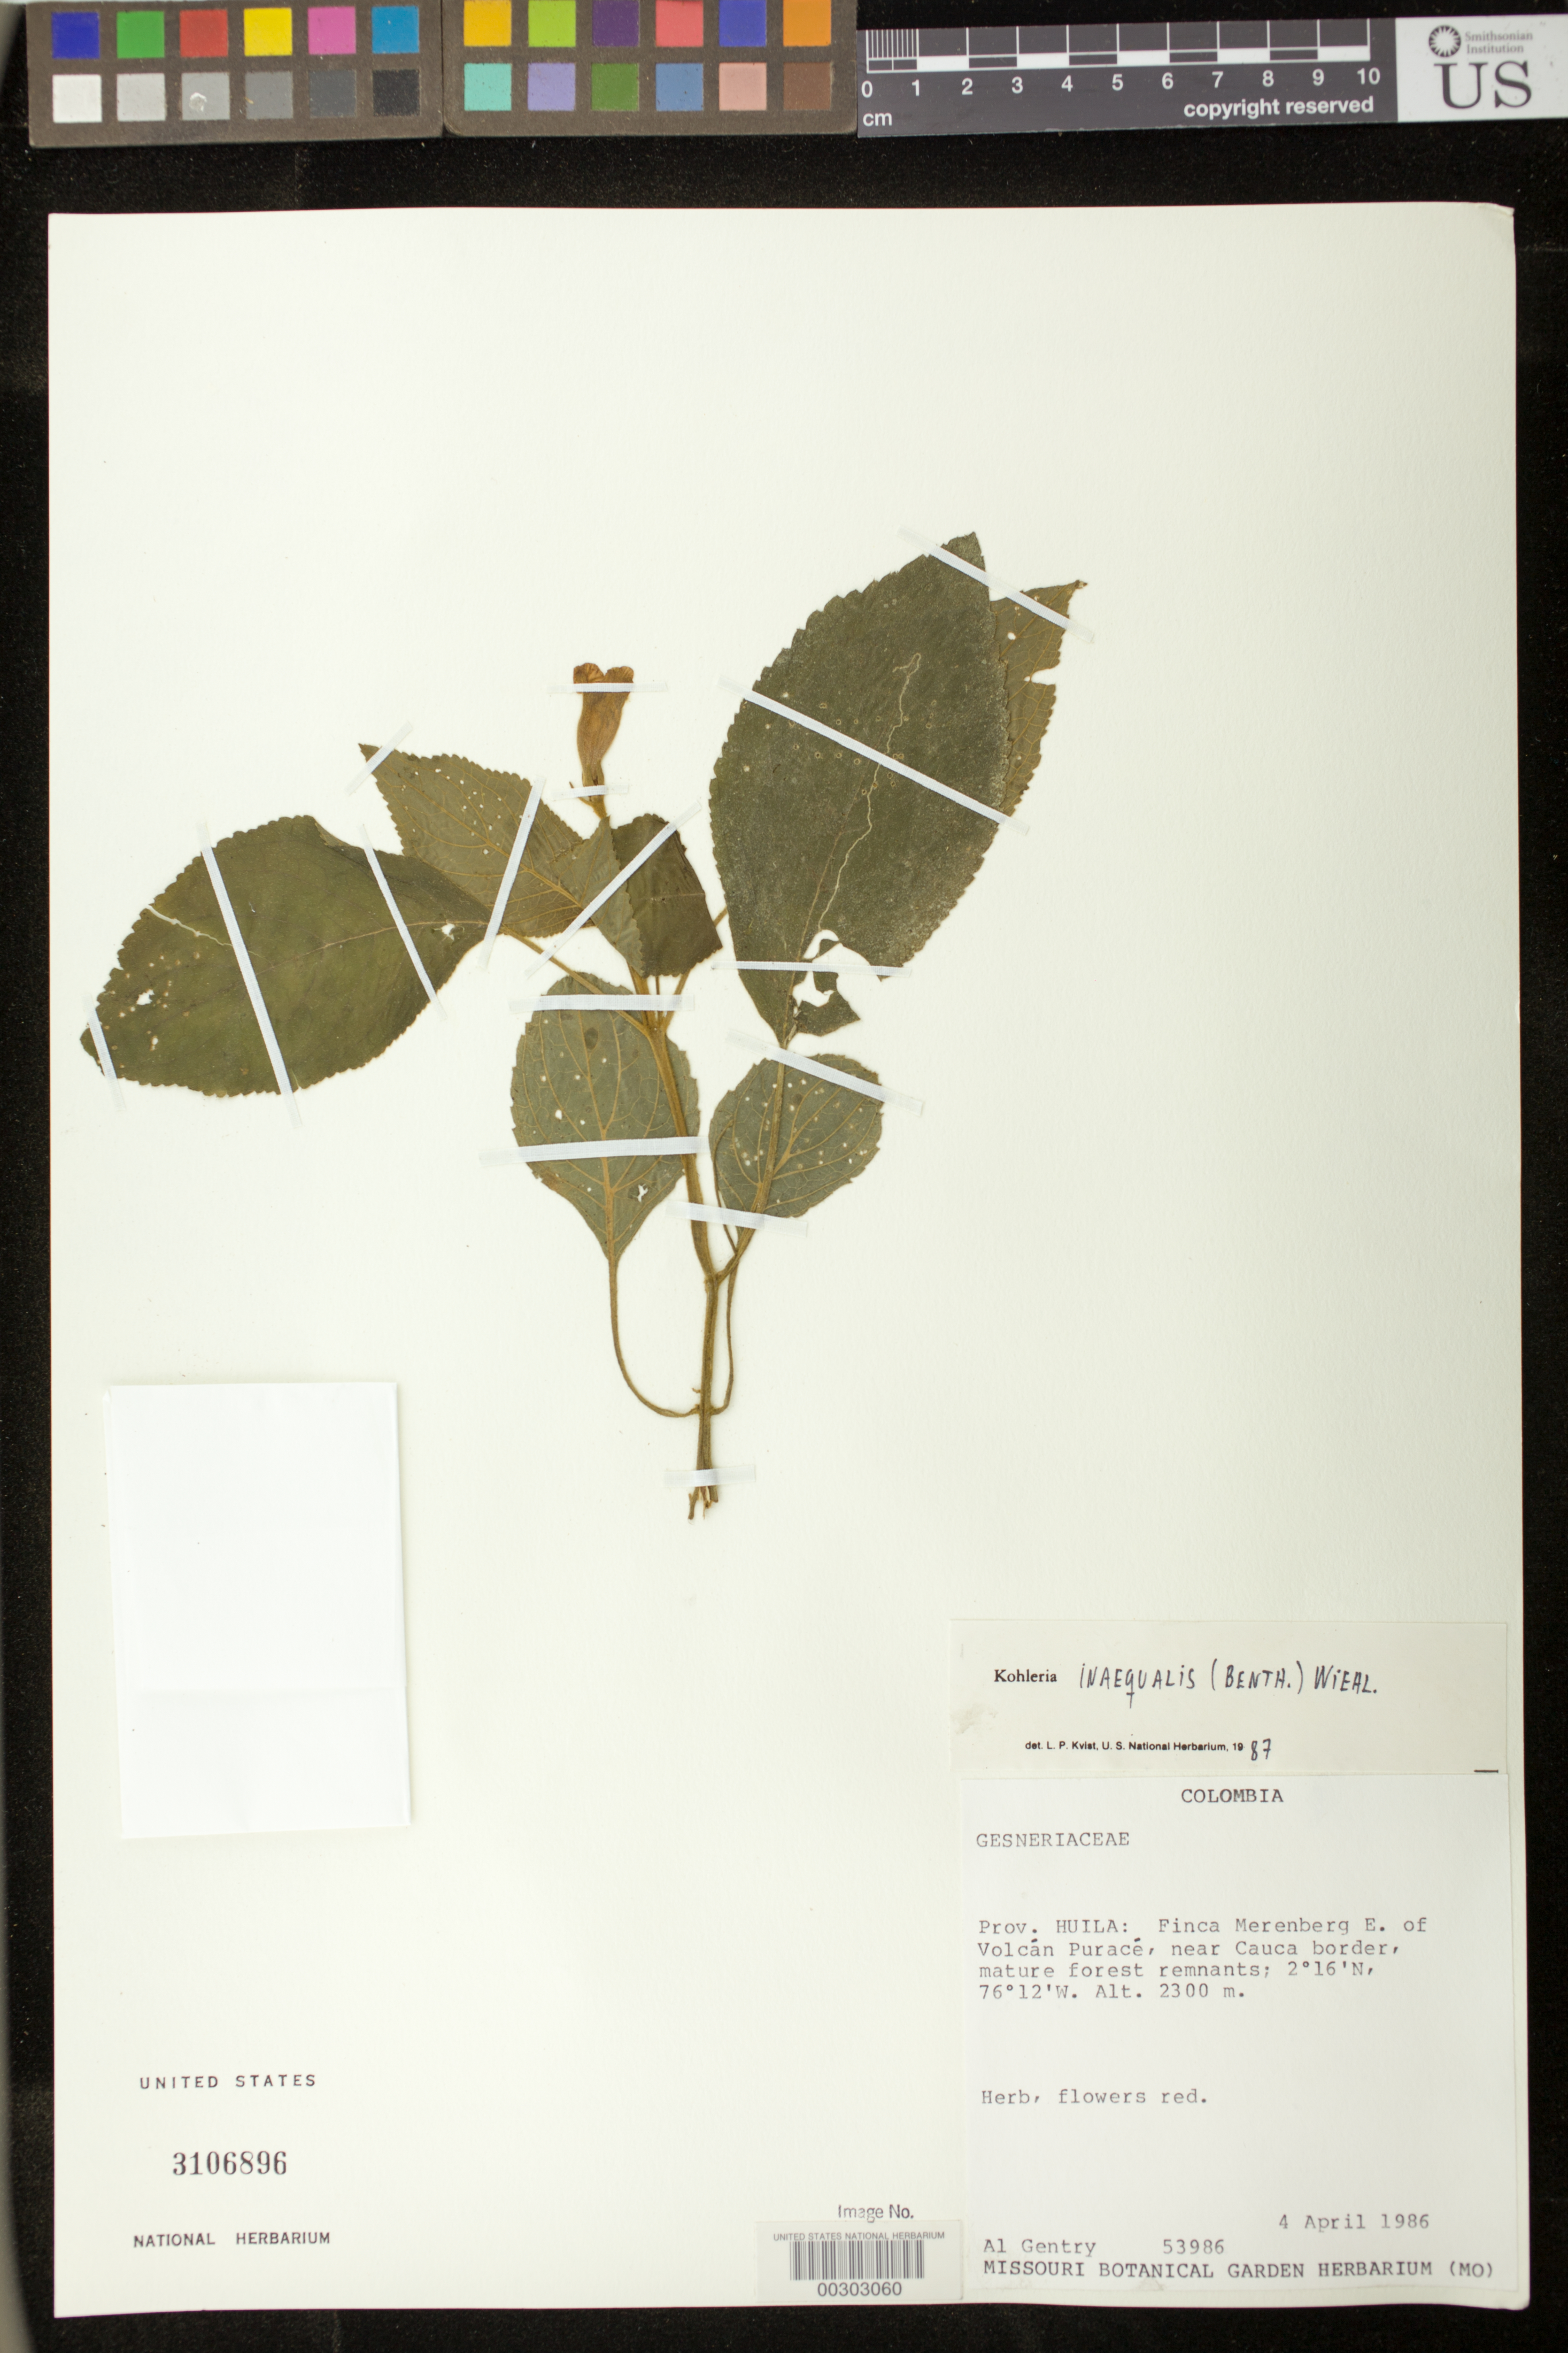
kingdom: Plantae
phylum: Tracheophyta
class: Magnoliopsida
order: Lamiales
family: Gesneriaceae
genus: Kohleria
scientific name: Kohleria huilensis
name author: Arango-Gómez et al.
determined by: Skog, Laurence E.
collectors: A. H. Gentry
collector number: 53986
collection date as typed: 04 Apr 1986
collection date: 1986-04-04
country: Colombia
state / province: Huila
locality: Finca Mehrenberg E of Volcan Purace, near Cauca border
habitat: mature forest remnants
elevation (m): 2300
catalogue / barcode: US 3106896